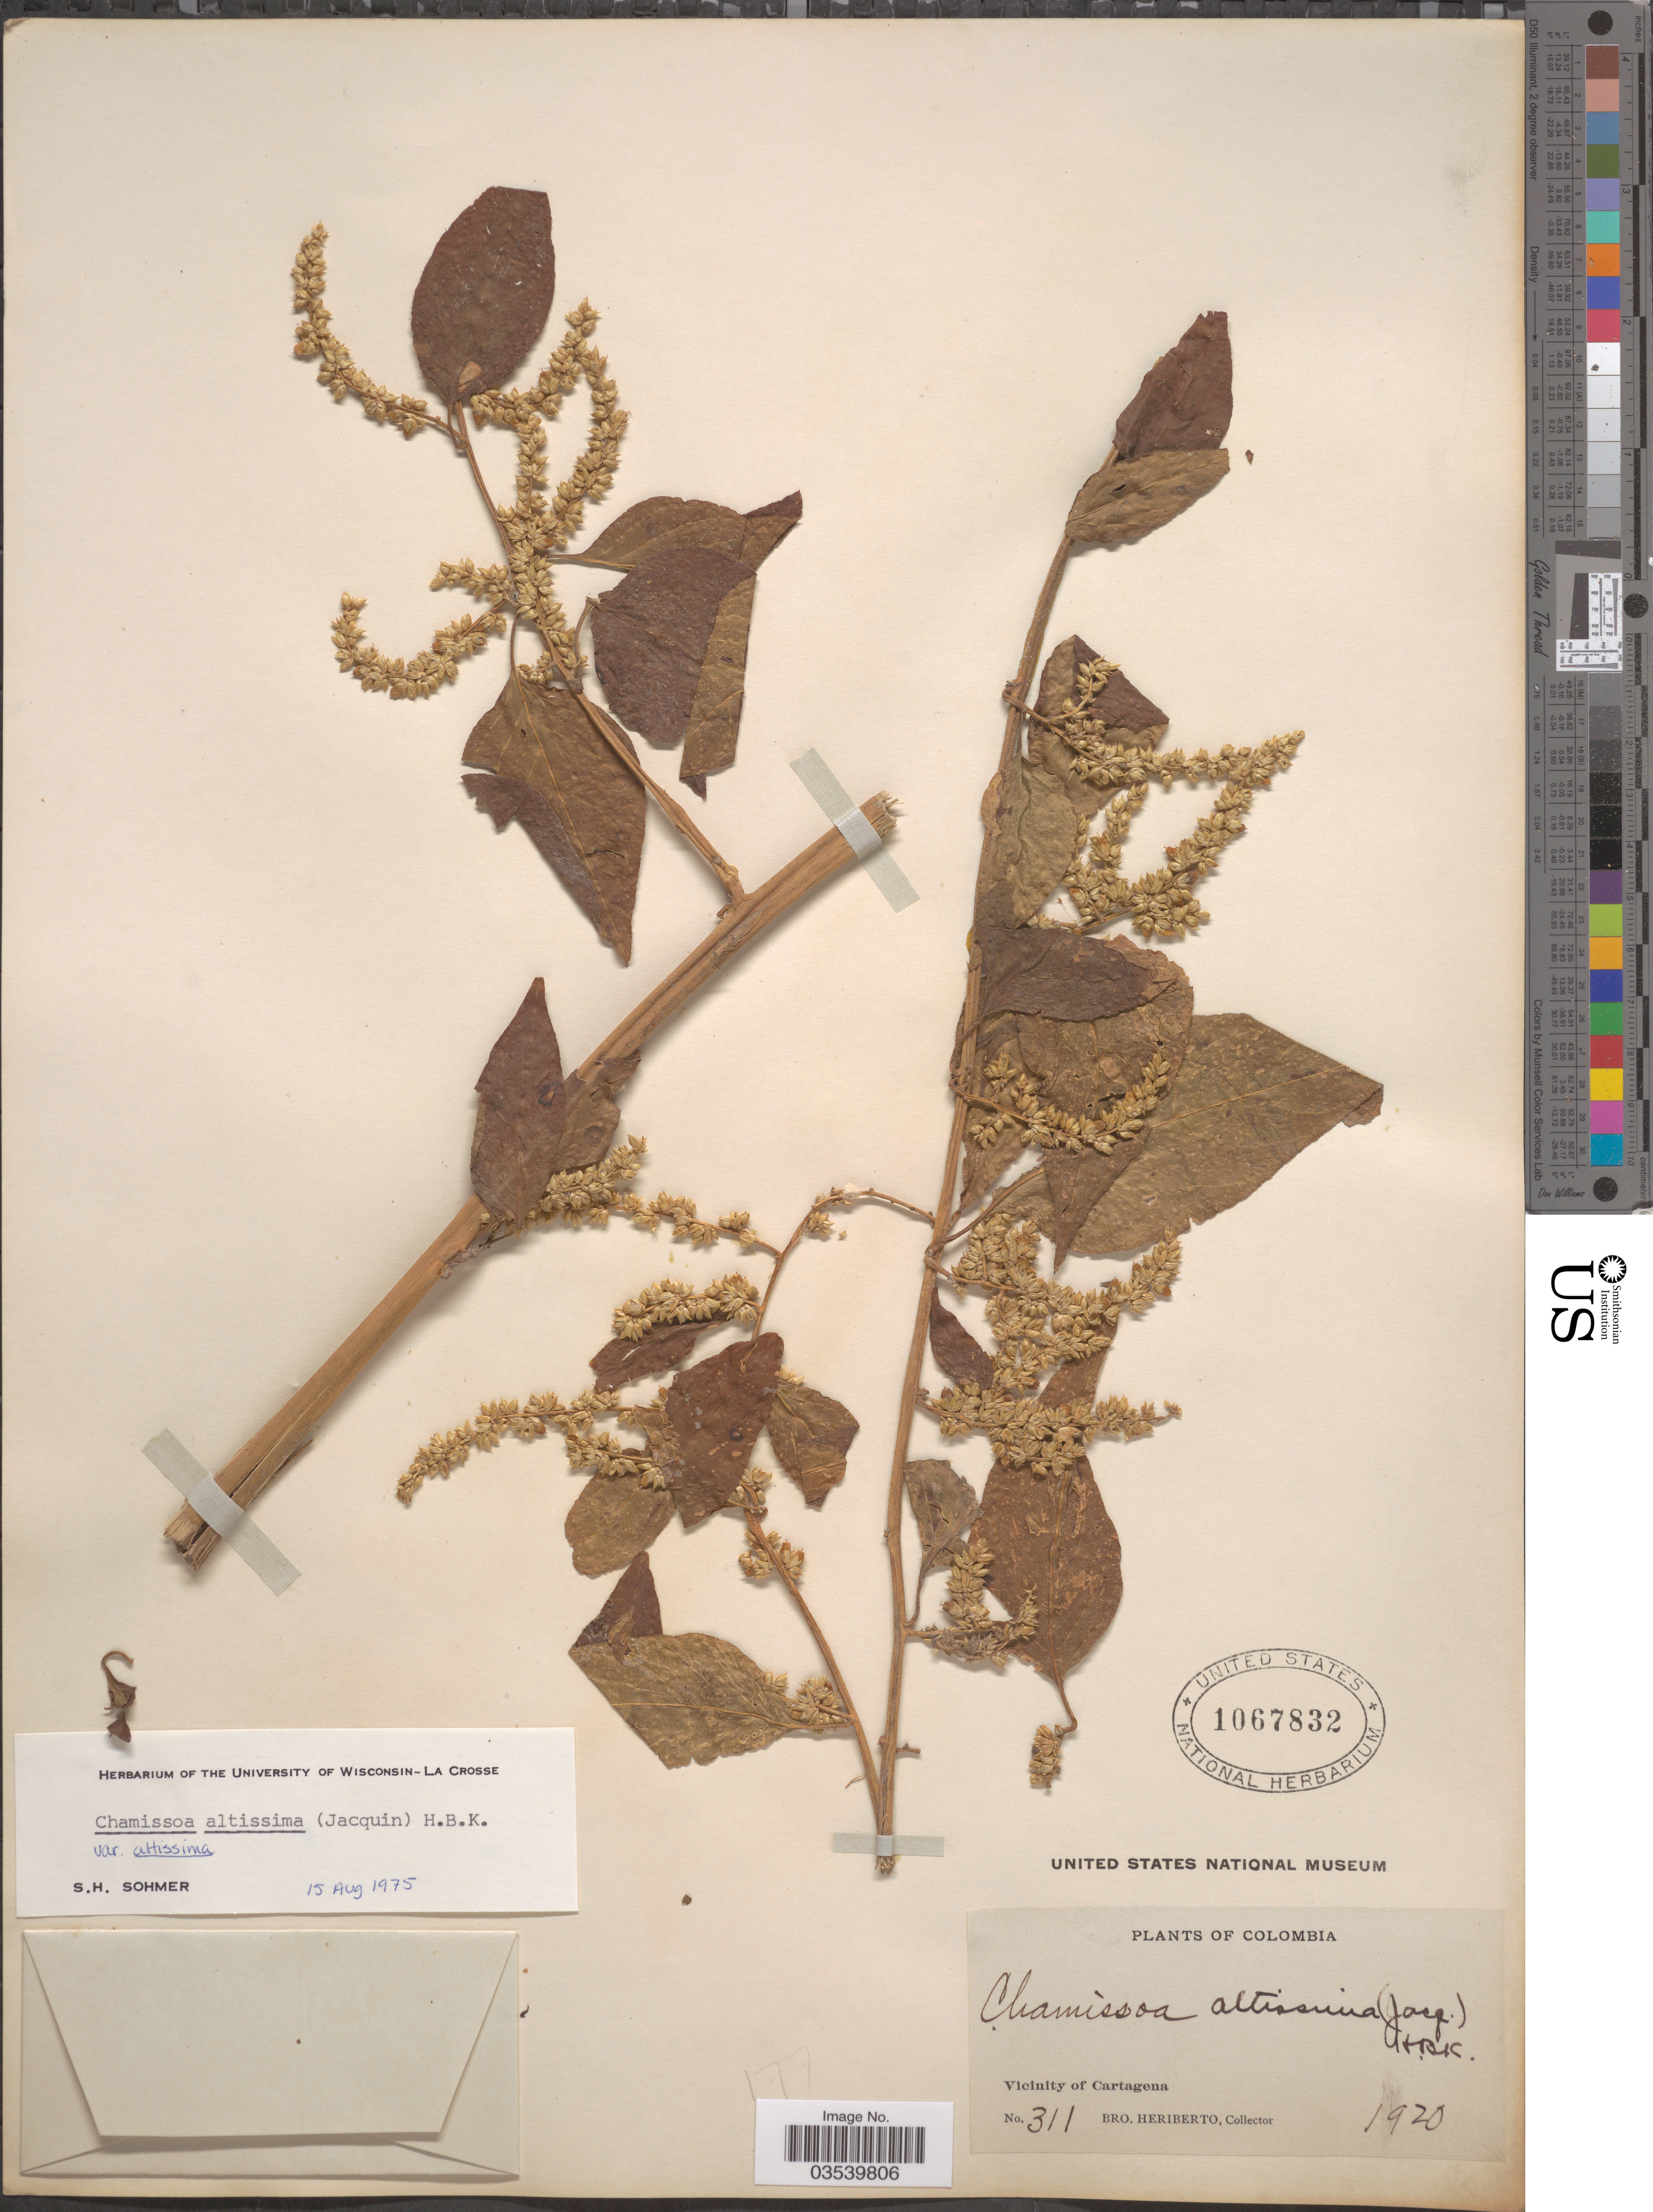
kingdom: Plantae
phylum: Tracheophyta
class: Magnoliopsida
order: Caryophyllales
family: Amaranthaceae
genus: Chamissoa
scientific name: Chamissoa altissima var. altissima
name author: (Jacq.) Kunth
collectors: B. Heriberto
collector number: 311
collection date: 1920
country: Colombia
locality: Vicinity of Cartagena.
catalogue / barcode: US 1067832